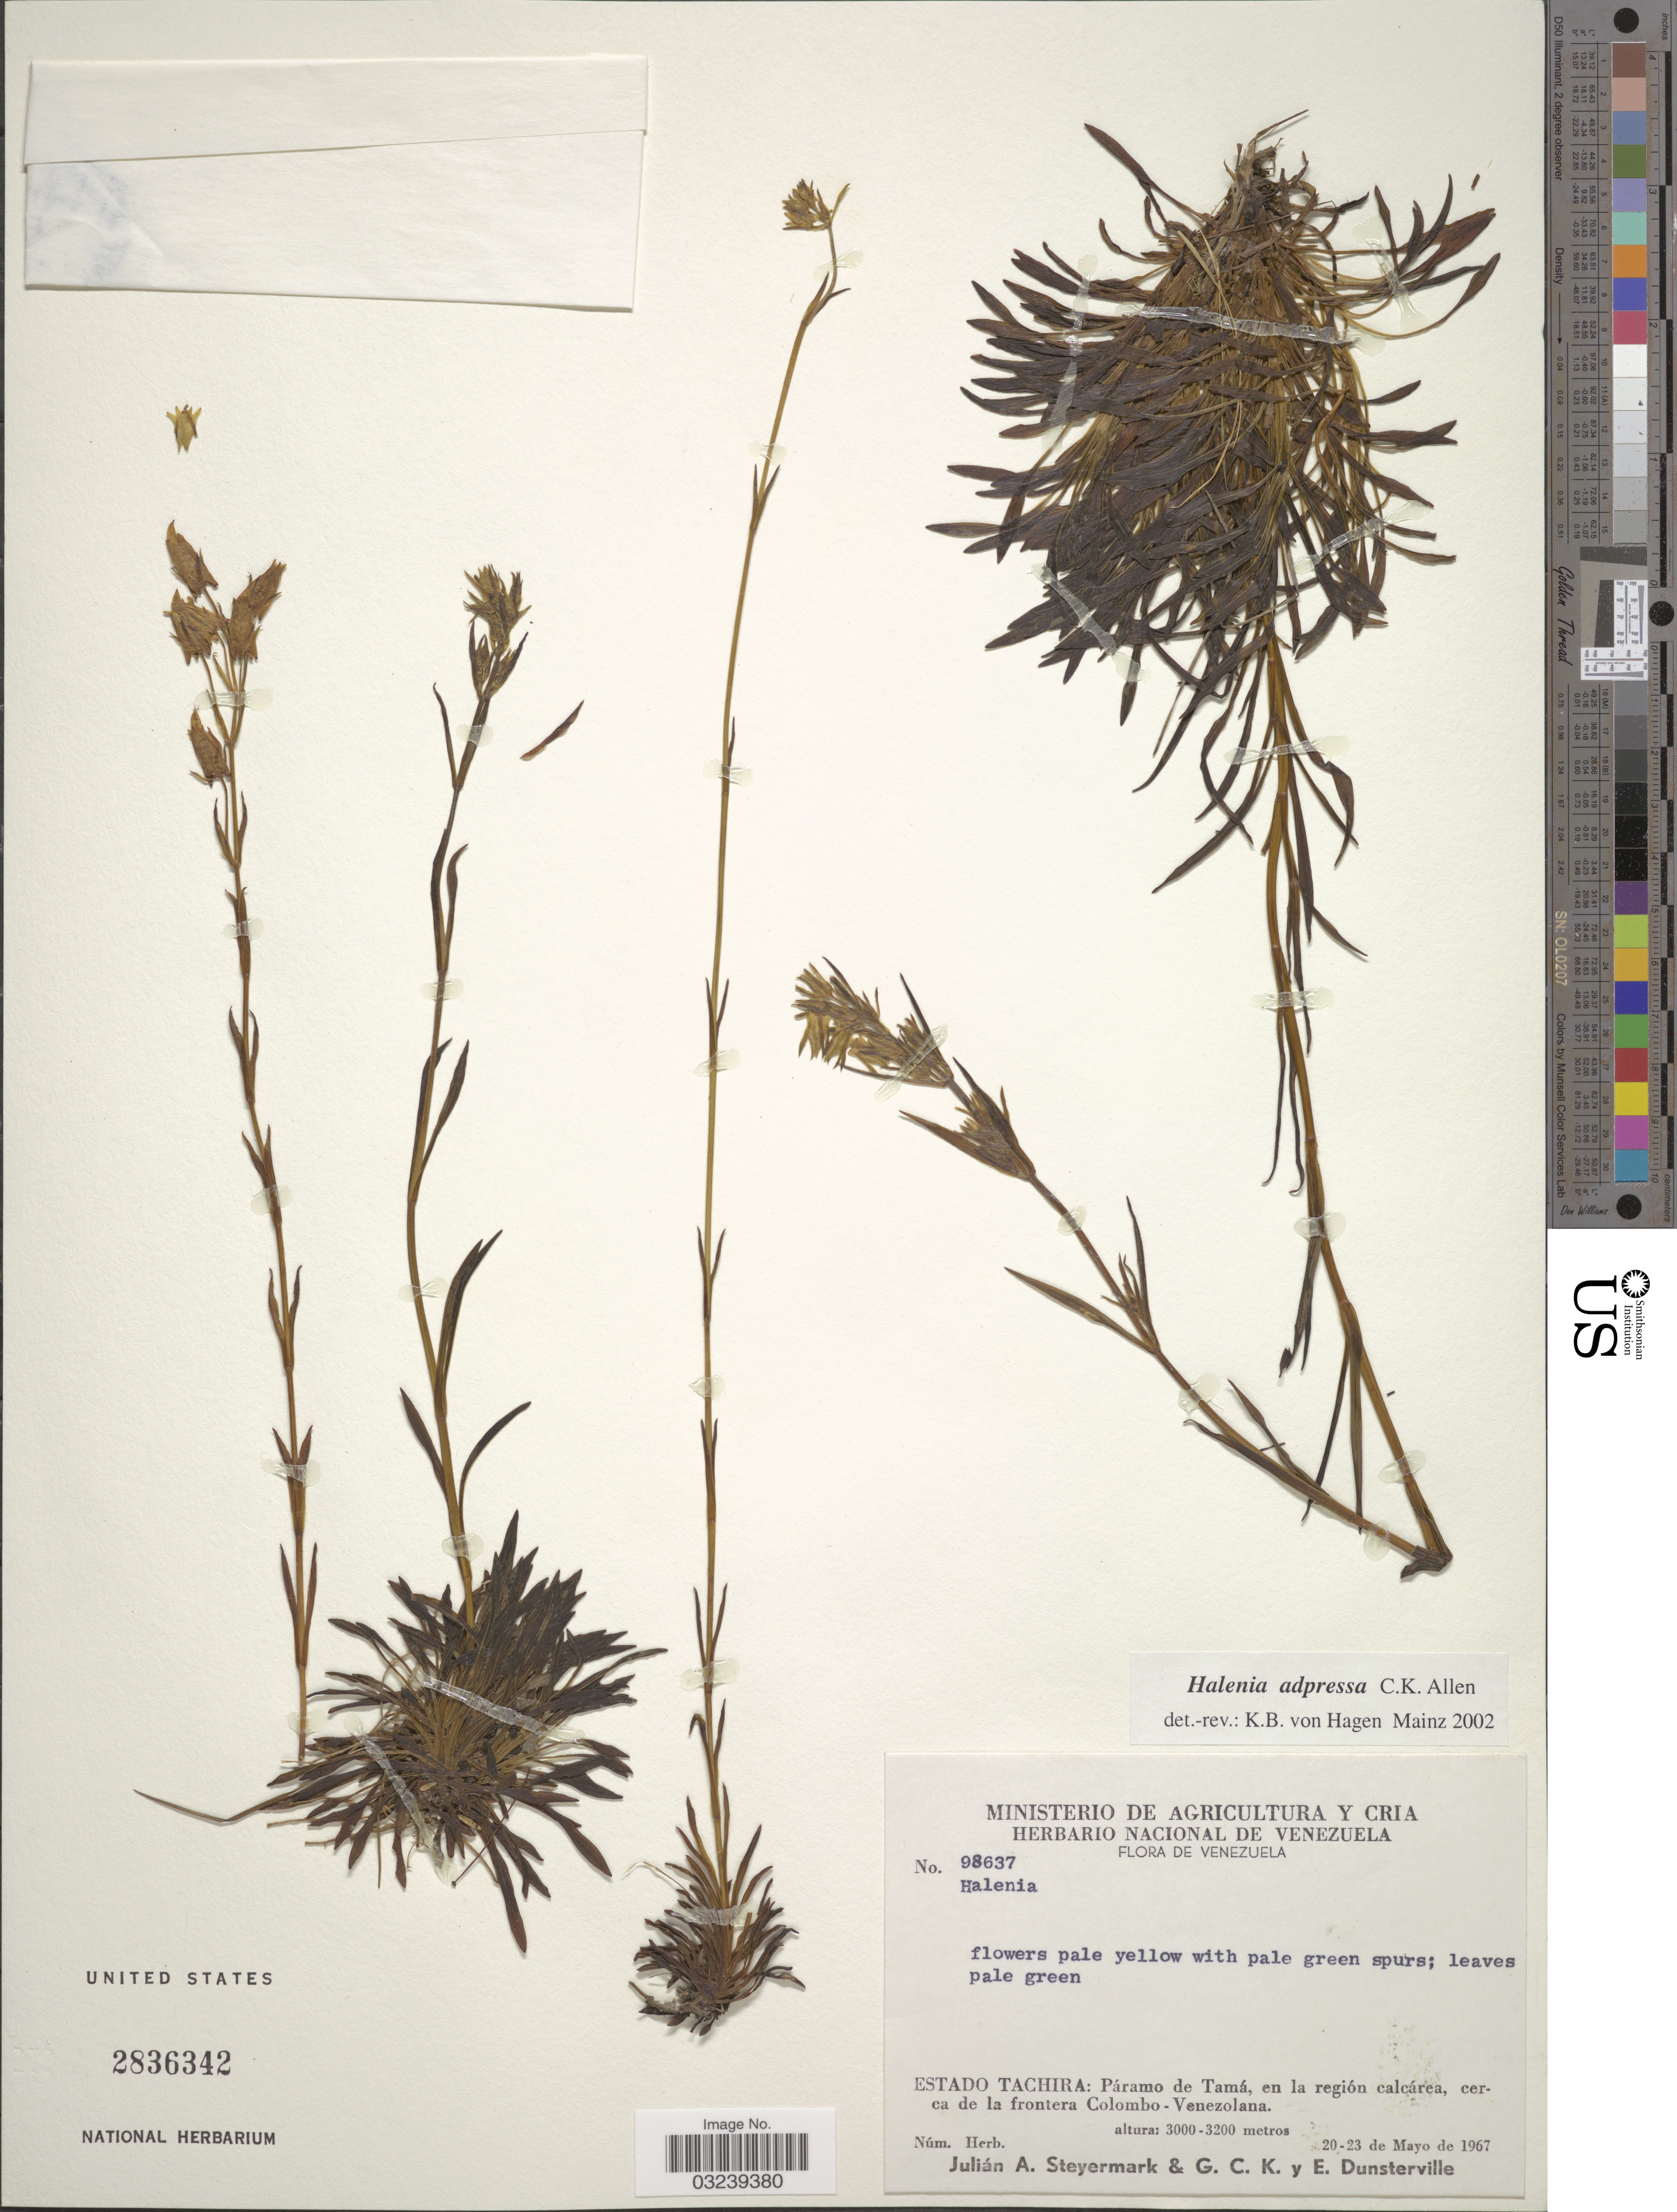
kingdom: Plantae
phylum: Tracheophyta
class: Magnoliopsida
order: Gentianales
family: Gentianaceae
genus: Halenia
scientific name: Halenia adpressa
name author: C.K. Allen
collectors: J. Steyermark, G. C. K. Dunsterville & E. Dunsterville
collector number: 98637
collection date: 1967-05-20/1967-05-23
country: Venezuela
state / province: Tachira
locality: Páramo de Tamá, en la región calcárea, cerca de la frontera Colombo-Venezolana.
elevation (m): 3000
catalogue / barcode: US 2836342